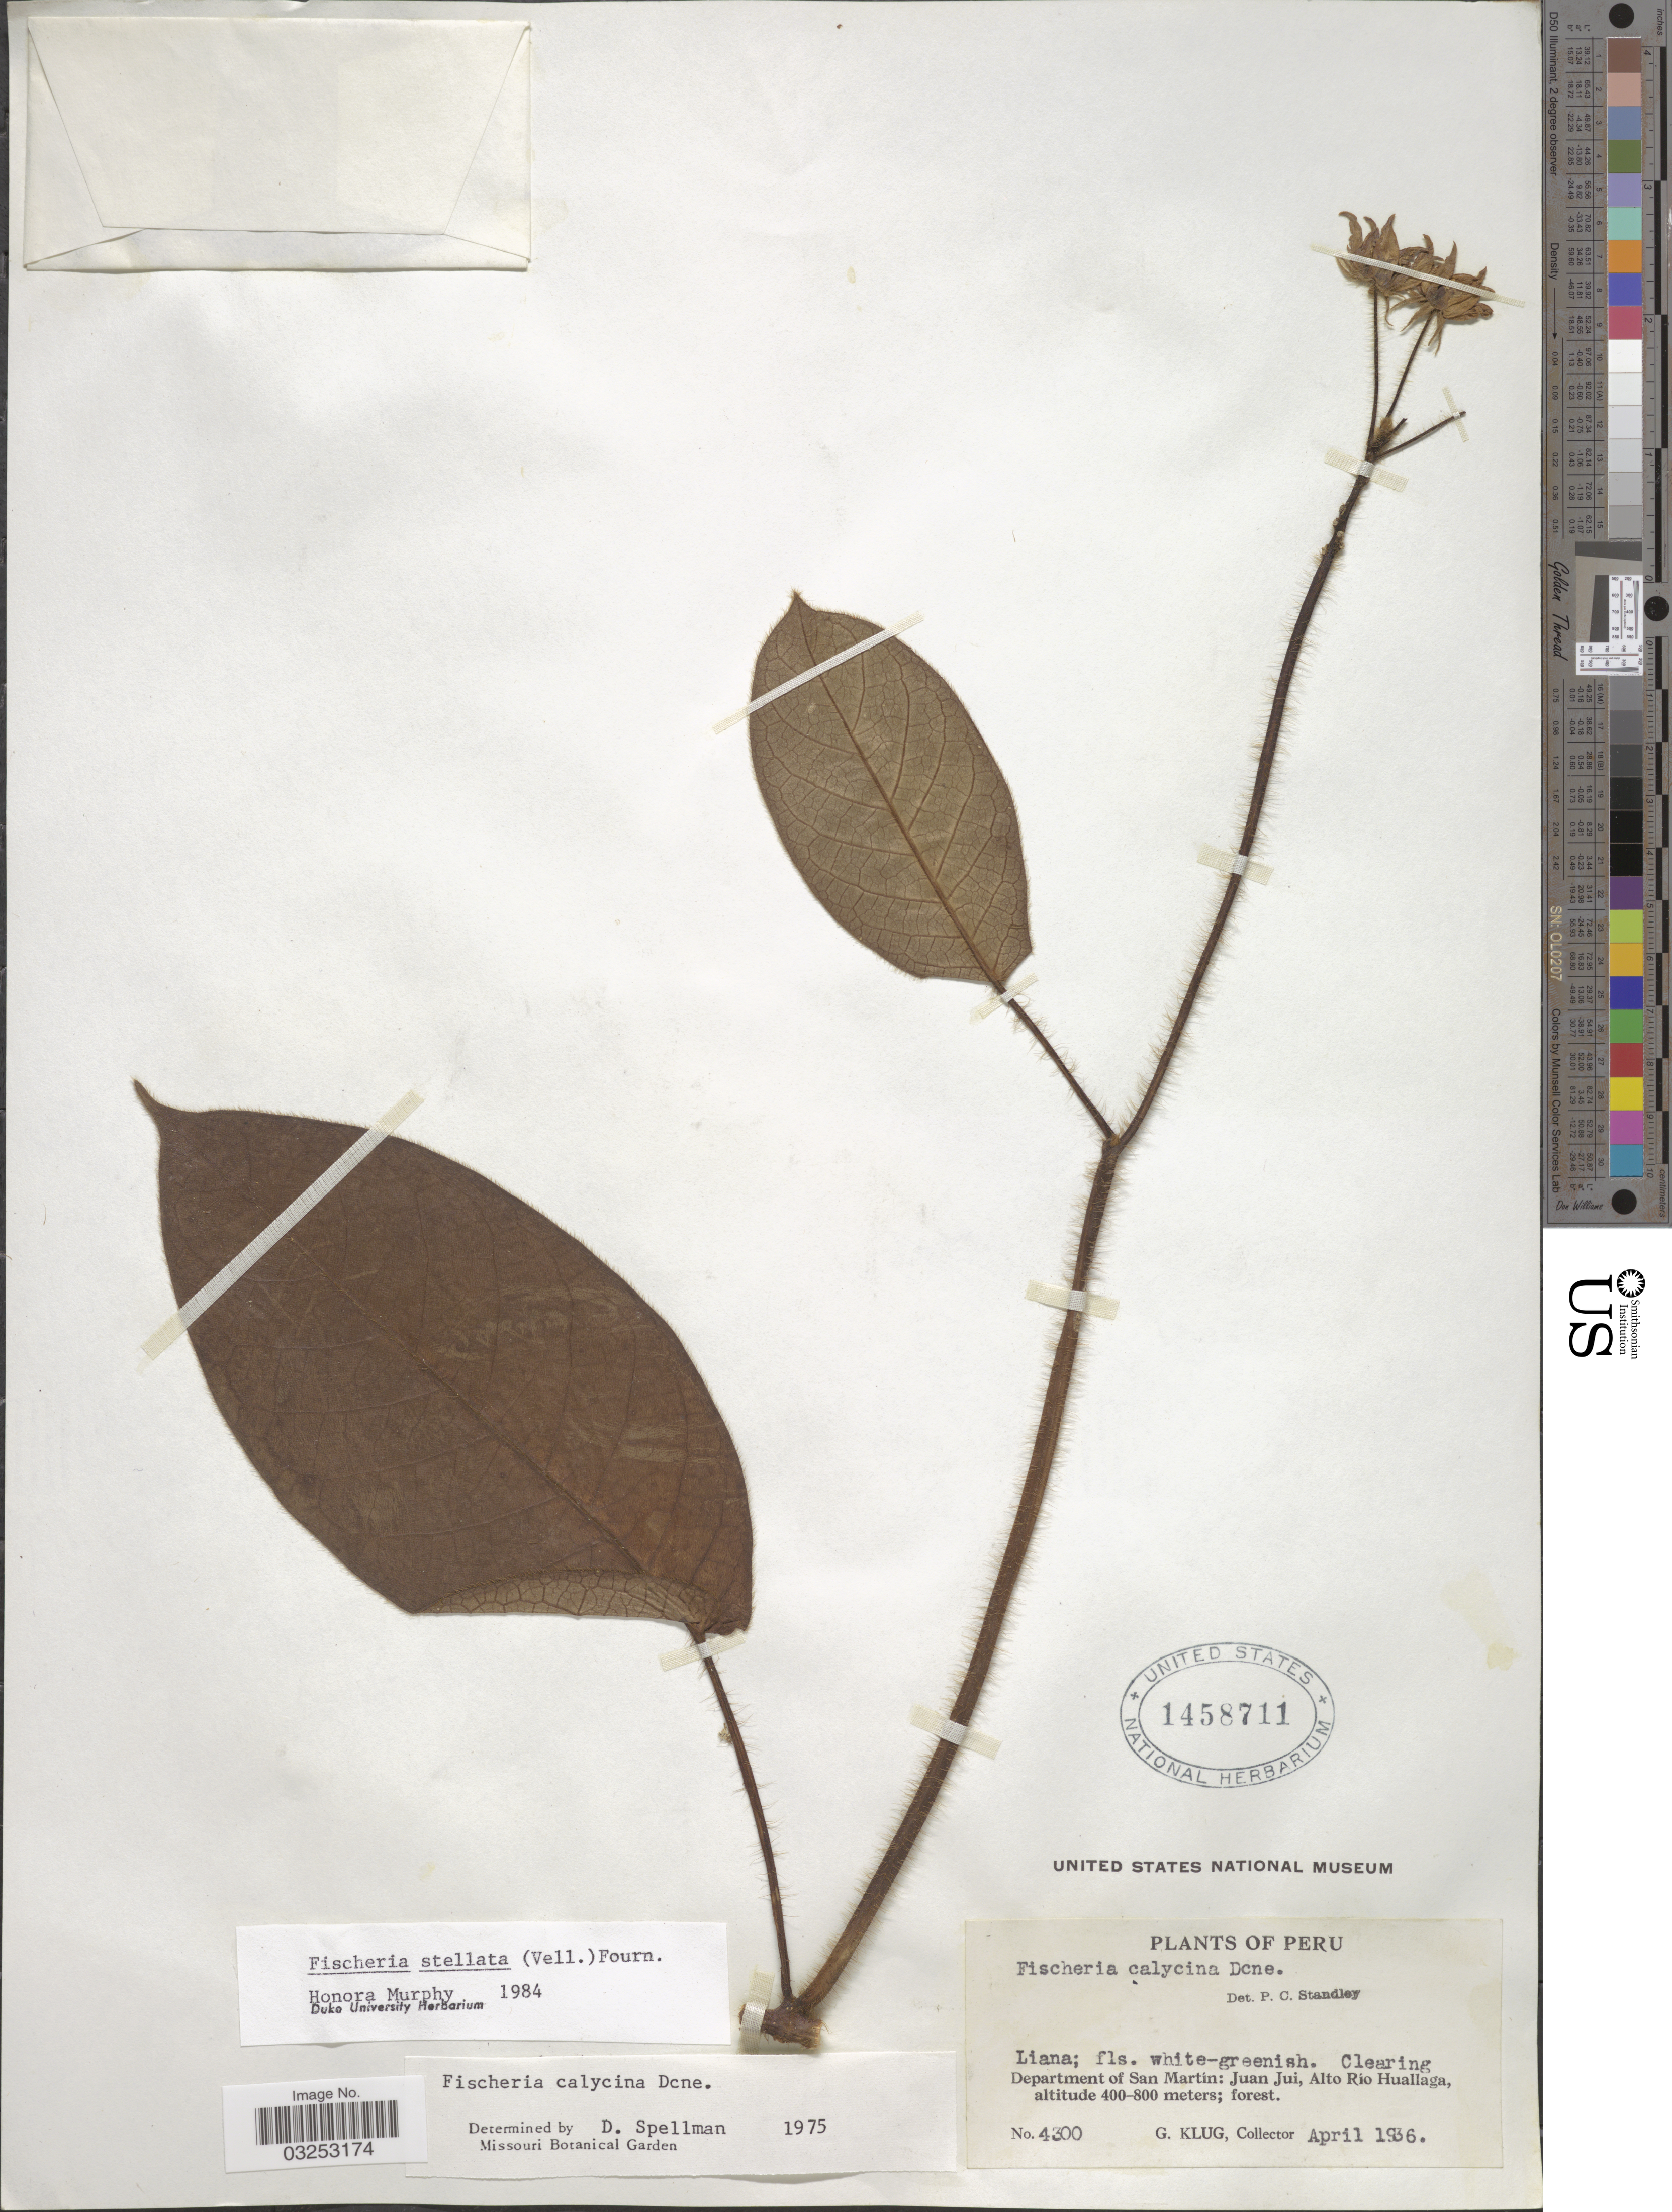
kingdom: Plantae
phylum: Tracheophyta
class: Magnoliopsida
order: Gentianales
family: Apocynaceae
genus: Fischeria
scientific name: Fischeria stellata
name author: (Vell.) E. Fourn.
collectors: G. Klug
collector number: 4300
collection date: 1936-04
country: Peru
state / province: San Martín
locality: Department of San Martín: Juan Jui, Alto Río Huallaga.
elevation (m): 400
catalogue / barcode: US 1458711